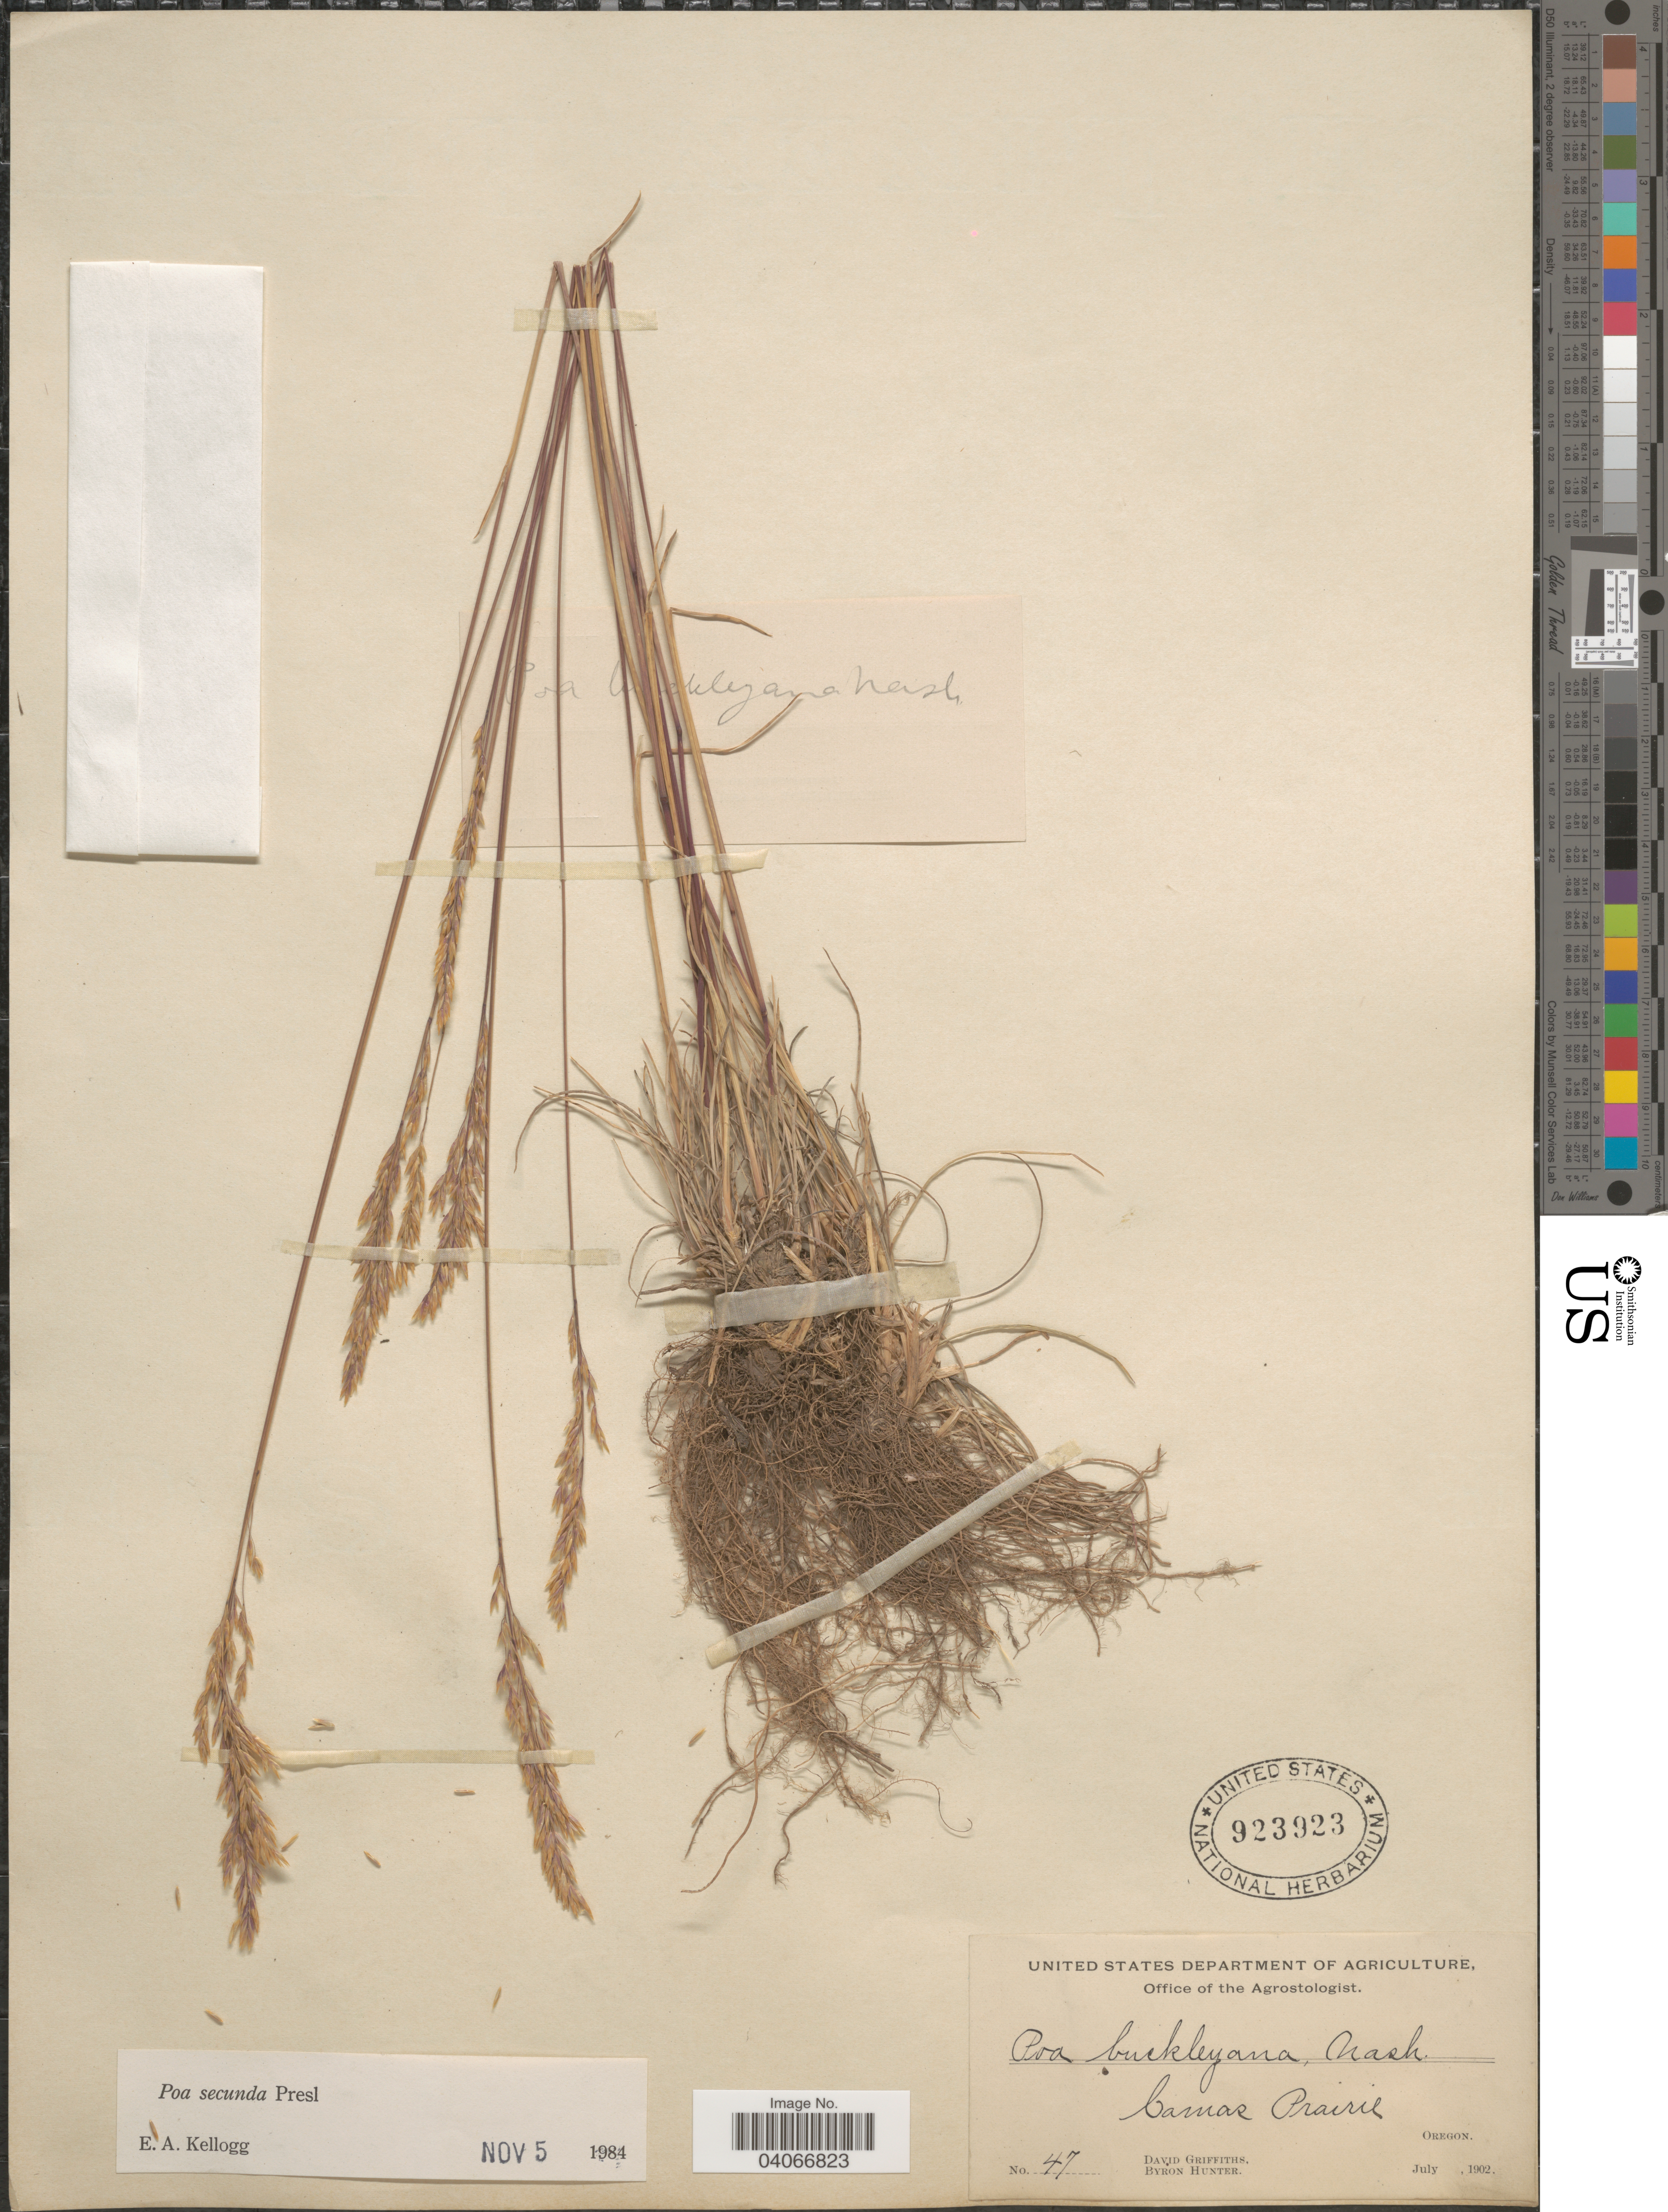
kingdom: Plantae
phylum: Tracheophyta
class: Liliopsida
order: Poales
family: Poaceae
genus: Poa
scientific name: Poa secunda subsp. secunda var. scabrella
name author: (Thurb.) Soreng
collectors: D. Griffiths & B. Hunter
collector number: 47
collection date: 1902-07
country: United States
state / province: Oregon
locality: Camas Prairie.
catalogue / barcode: US 923923